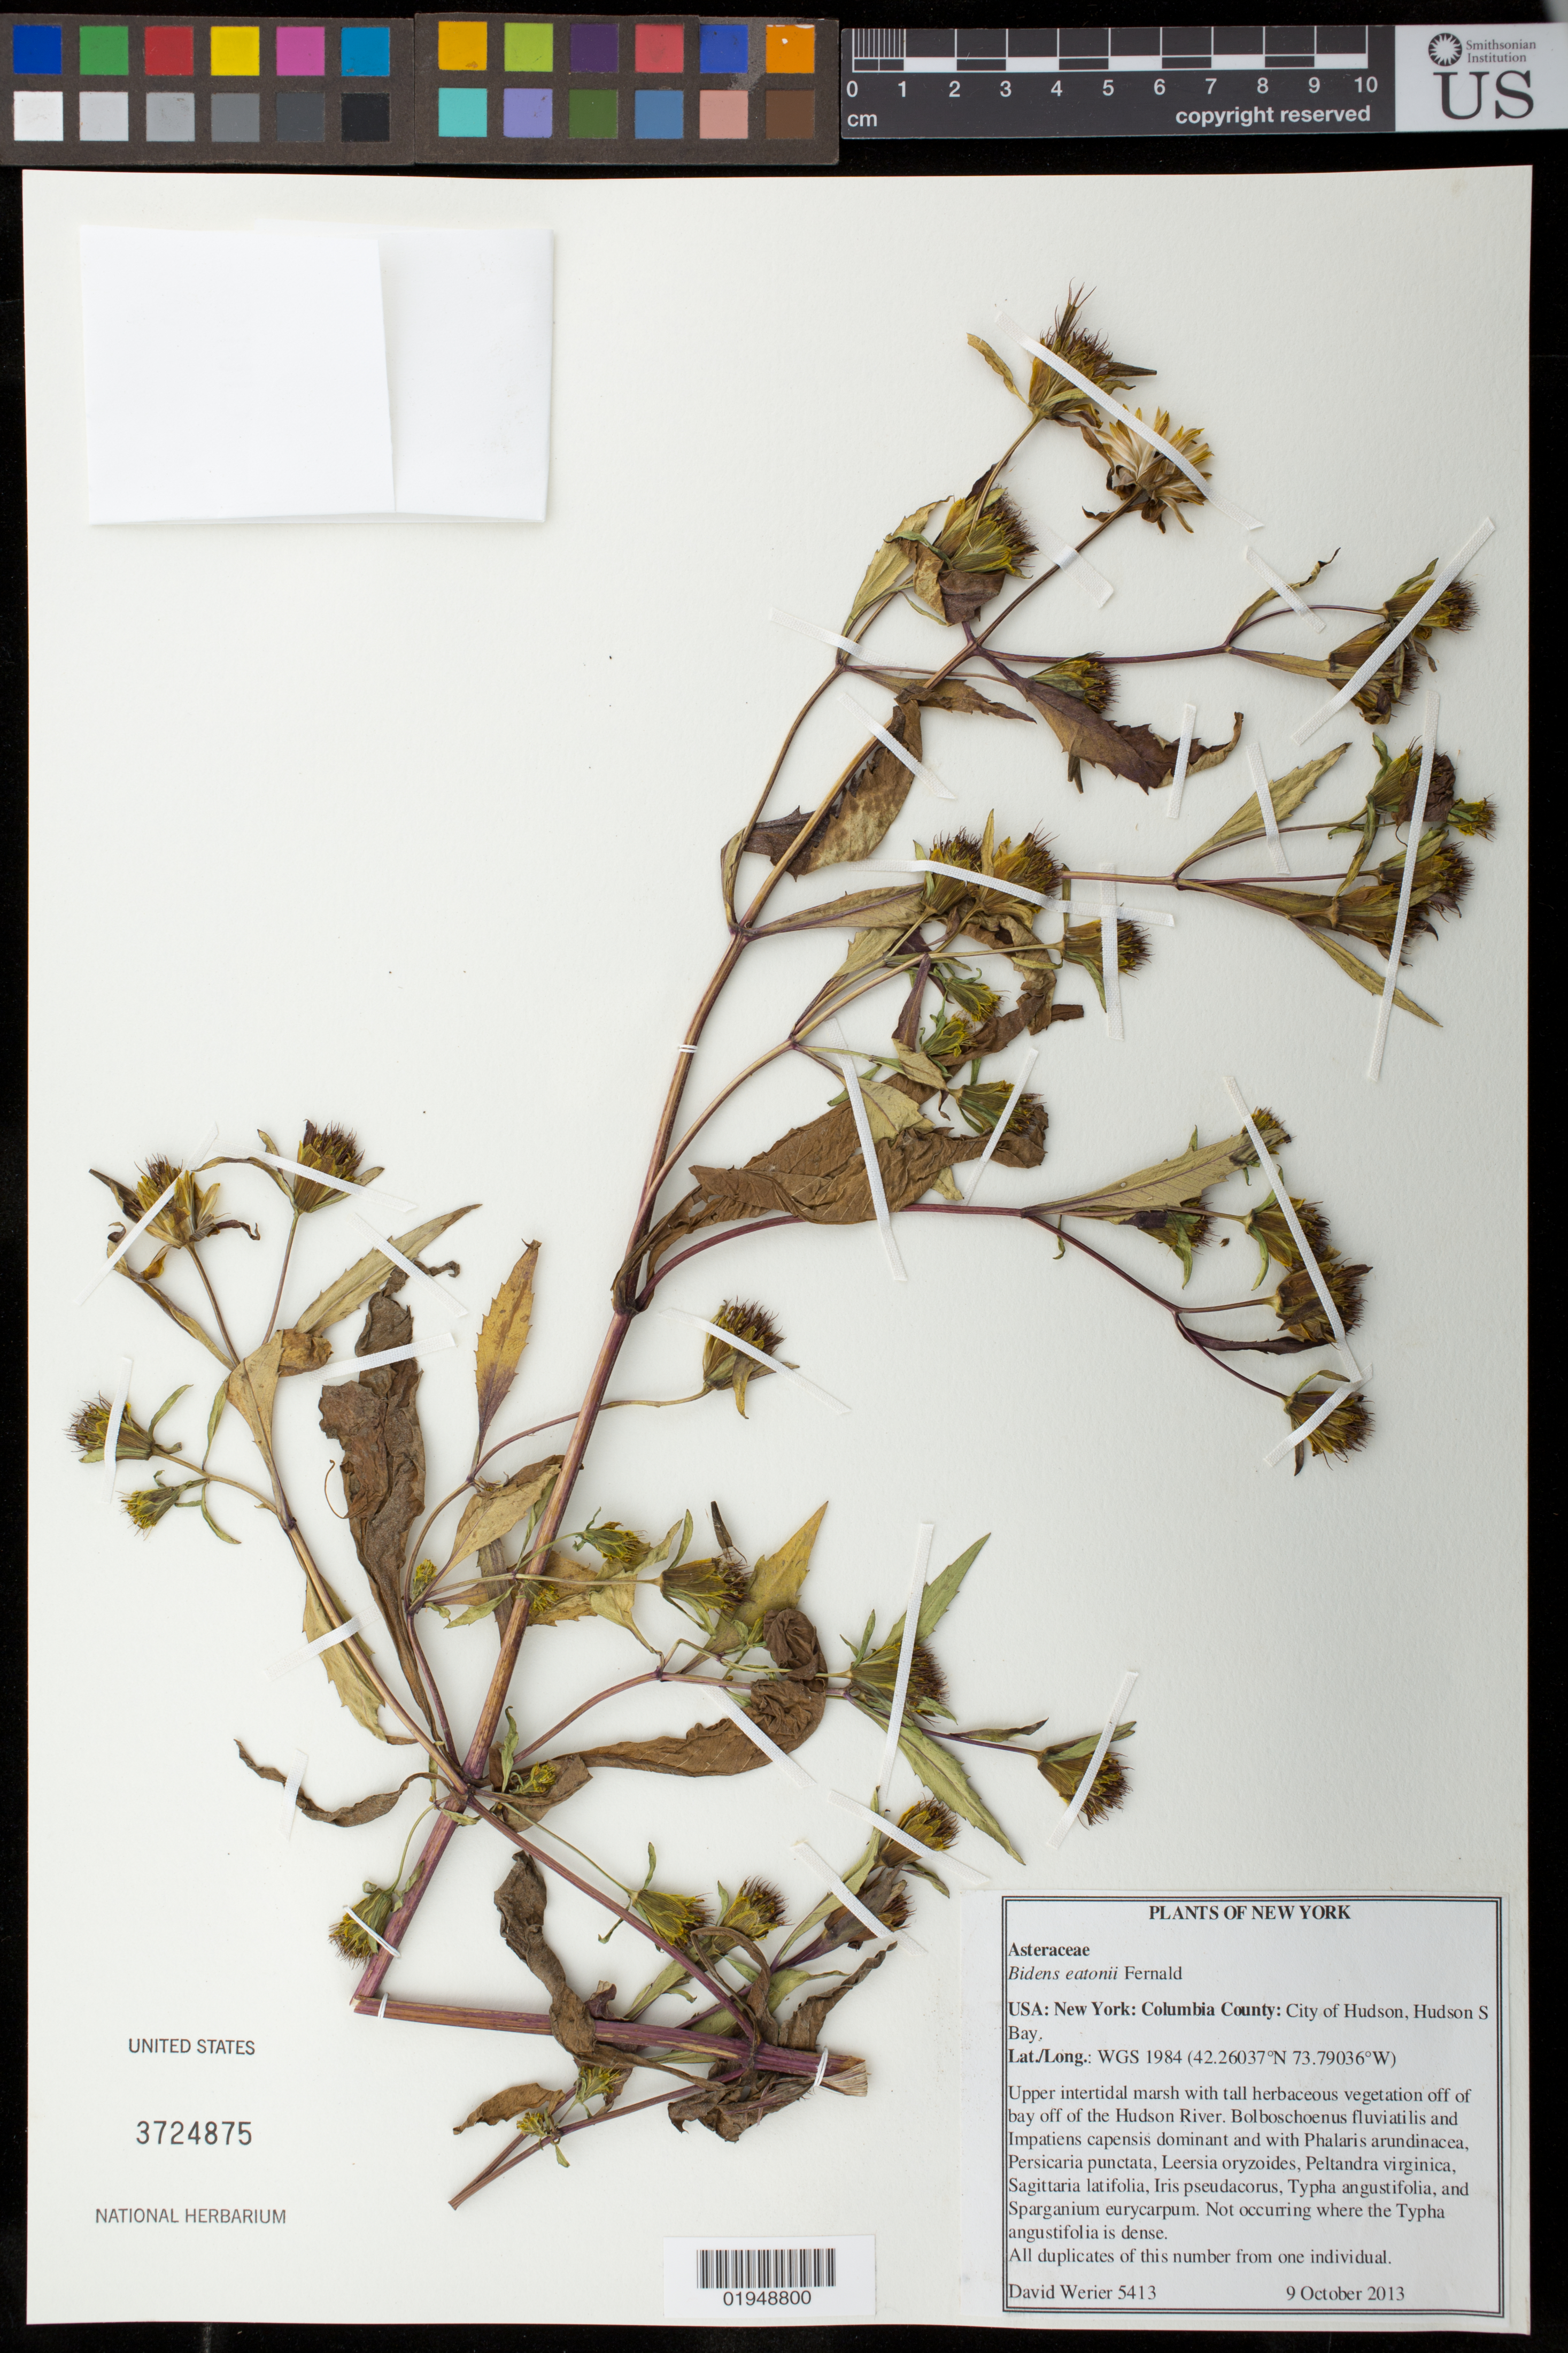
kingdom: Plantae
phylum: Tracheophyta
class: Magnoliopsida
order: Asterales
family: Asteraceae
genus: Bidens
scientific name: Bidens eatonii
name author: Fernald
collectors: D. Werier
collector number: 5413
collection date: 2013-10-09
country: United States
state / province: New York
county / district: Columbia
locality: City of Hudson, Hudson S Bay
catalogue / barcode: US 3724875